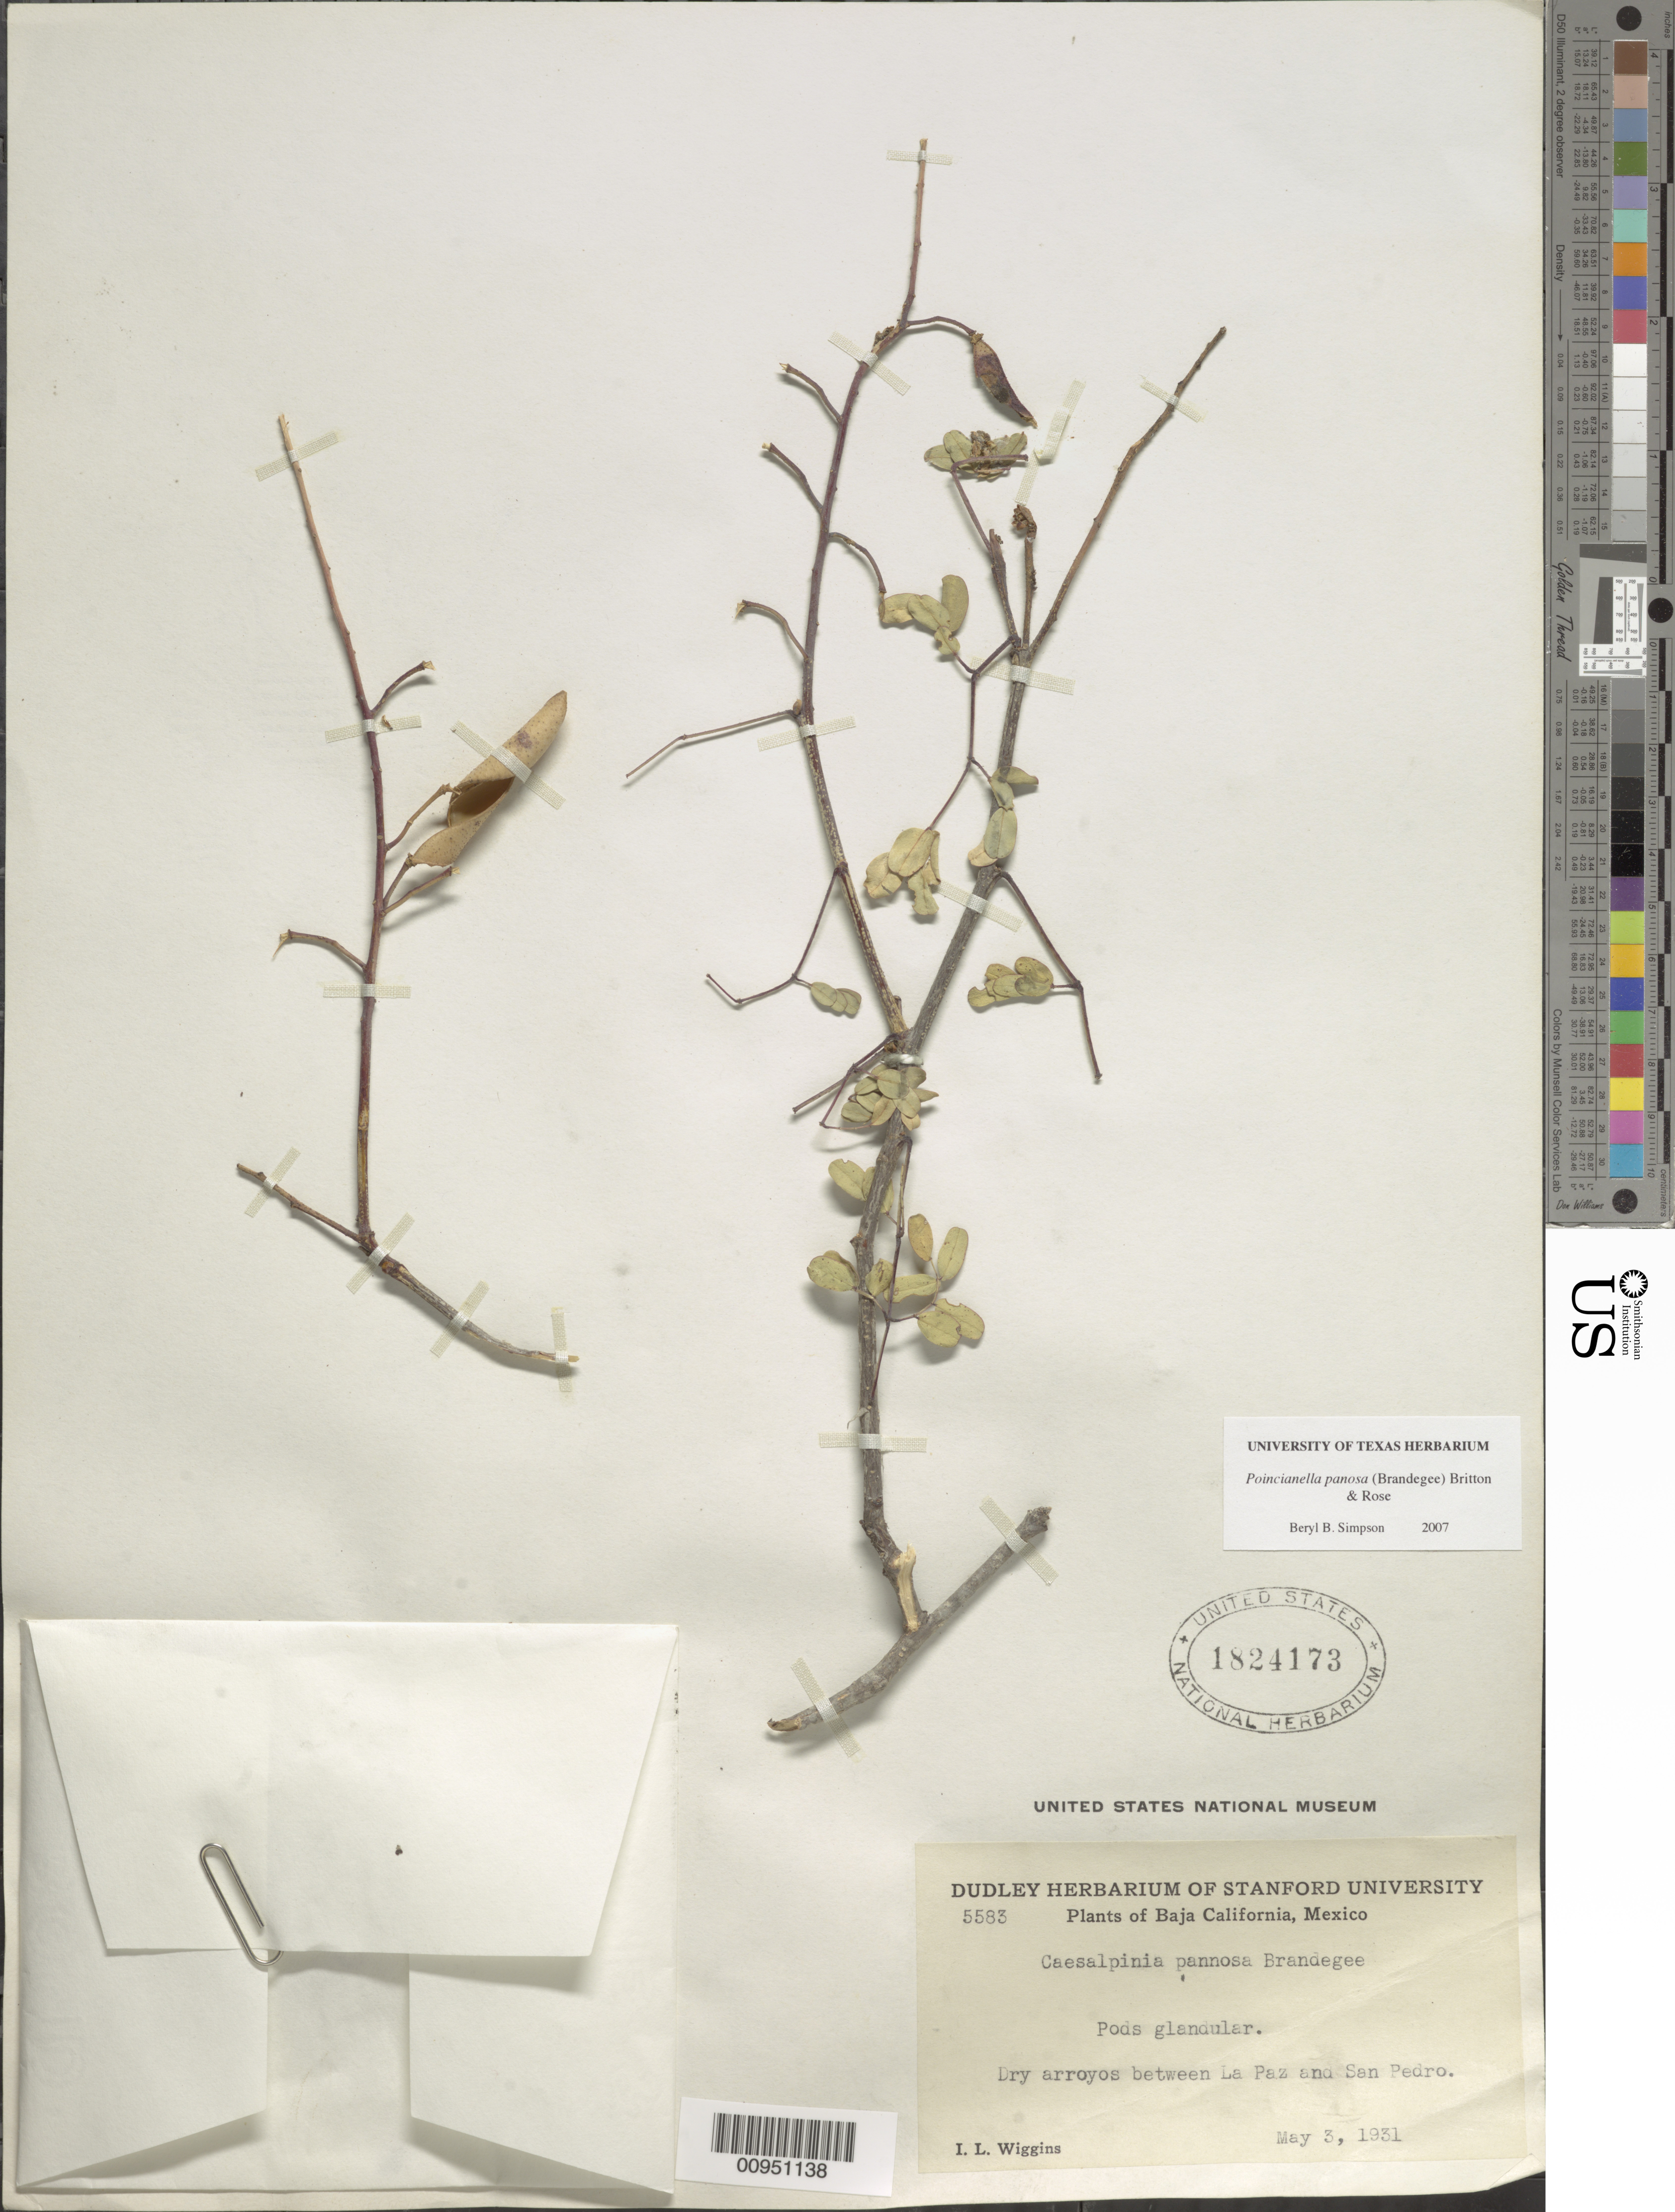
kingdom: Plantae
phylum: Tracheophyta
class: Magnoliopsida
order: Fabales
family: Fabaceae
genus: Erythrostemon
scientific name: Erythrostemon pannosus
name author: (K. Brandegee) Gagnon & G.P. Lewis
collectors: I. L. Wiggins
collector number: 5583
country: Mexico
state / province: Baja California Sur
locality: Between La Paz and San Pedro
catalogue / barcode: US 1824173